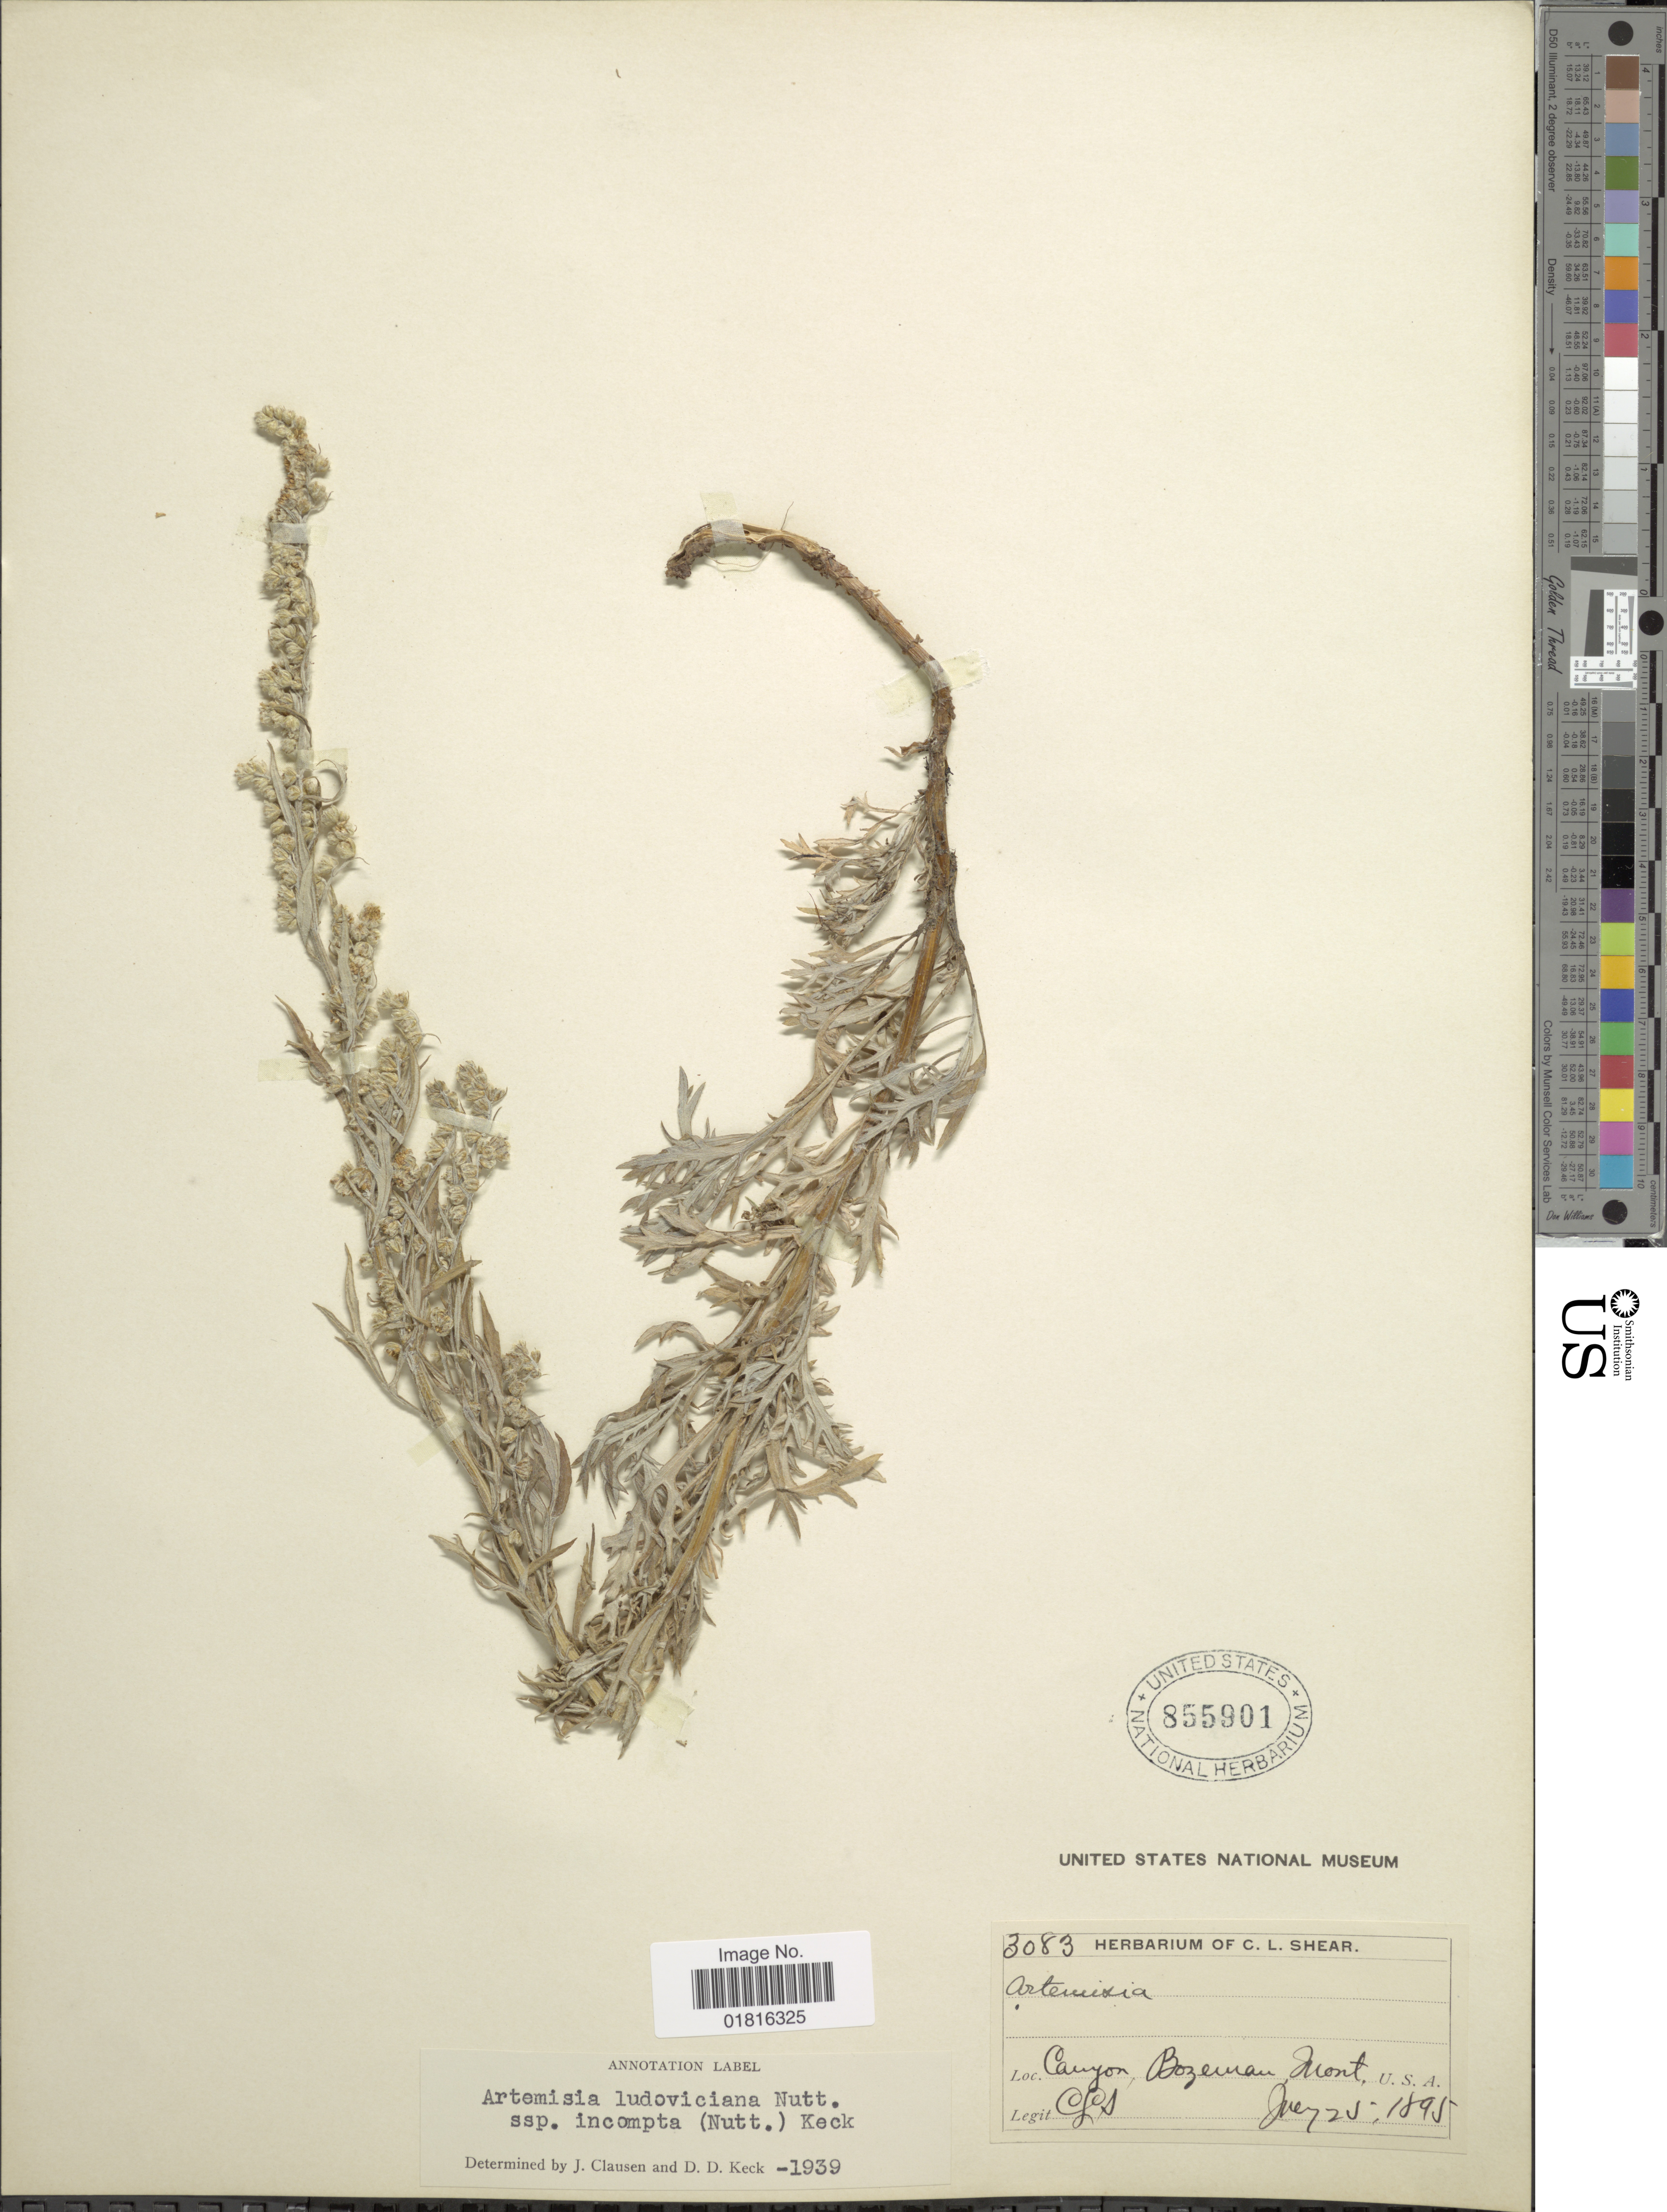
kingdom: Plantae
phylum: Tracheophyta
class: Magnoliopsida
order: Asterales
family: Asteraceae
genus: Artemisia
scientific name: Artemisia ludoviciana subsp. incompta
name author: (Nutt.) D.D. Keck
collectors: C. L. Shear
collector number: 3083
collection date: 1895-07-25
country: United States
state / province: Montana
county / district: Gallatin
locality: Canyon, Bozeman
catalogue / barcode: US 855901